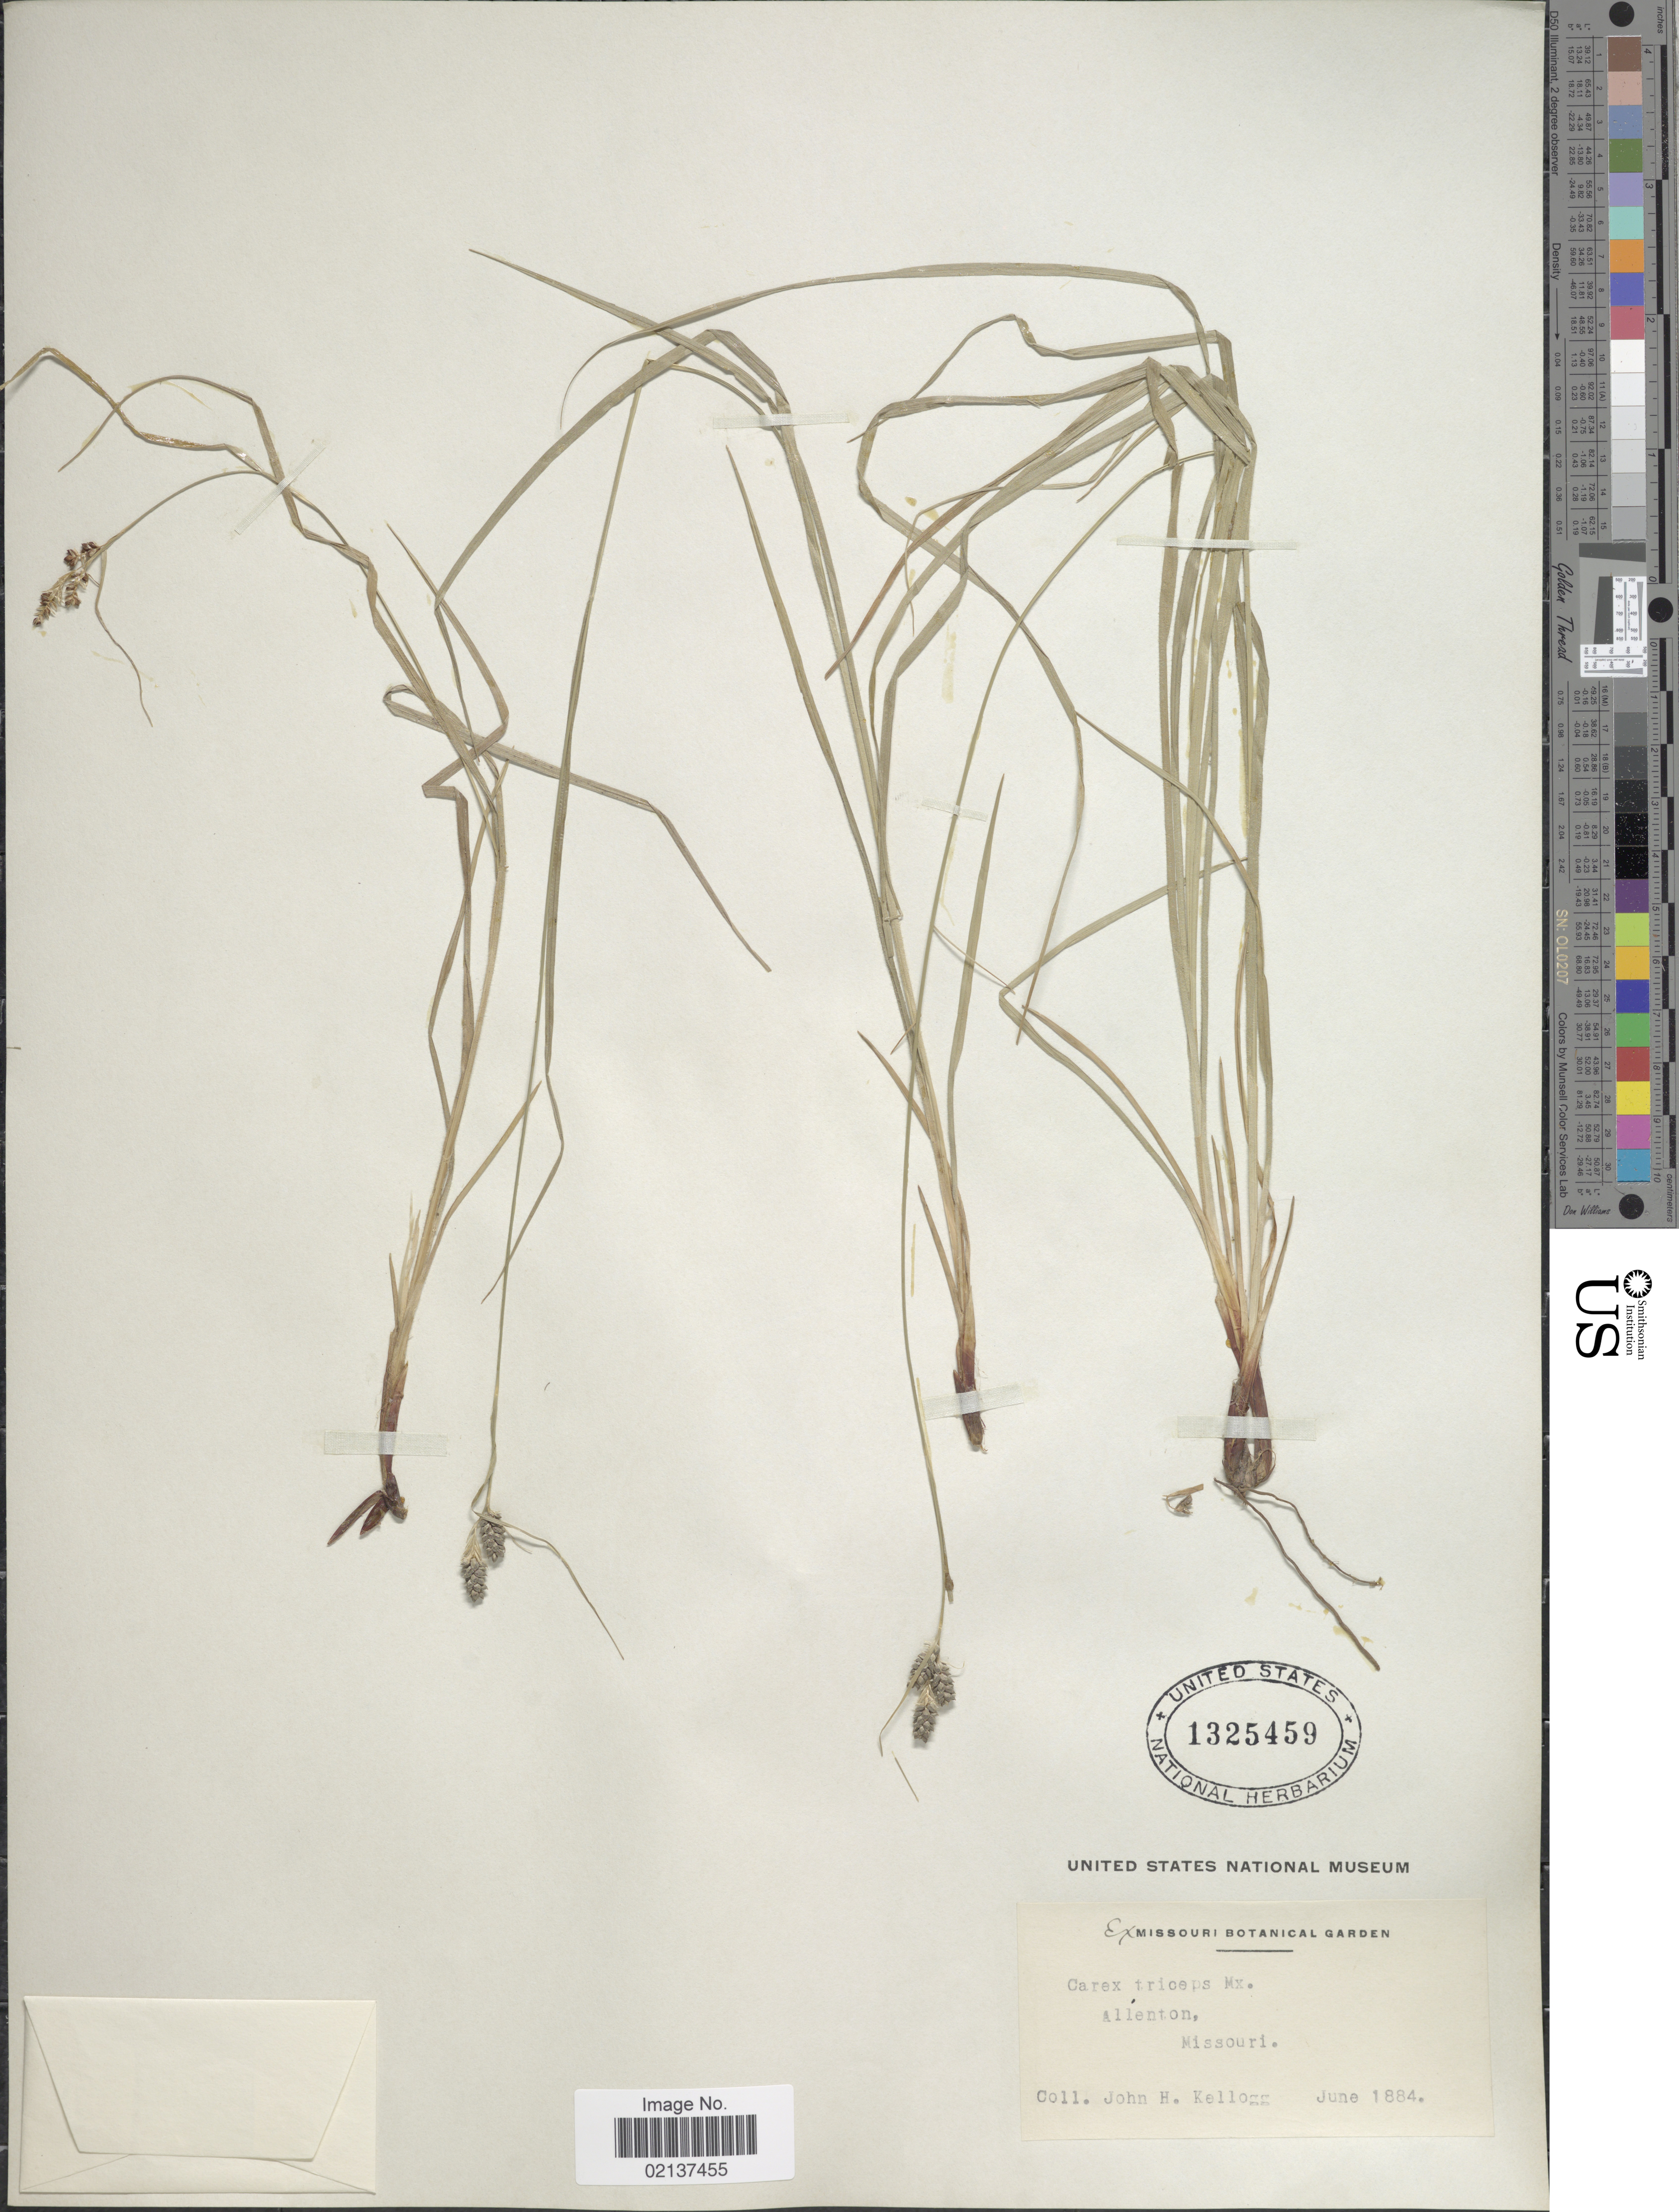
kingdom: Plantae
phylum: Tracheophyta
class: Liliopsida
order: Poales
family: Cyperaceae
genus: Carex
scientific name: Carex hirsutella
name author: Mack.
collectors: J. H. Kellogg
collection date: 1884-06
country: United States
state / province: Missouri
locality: Allenton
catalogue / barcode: US 1325459